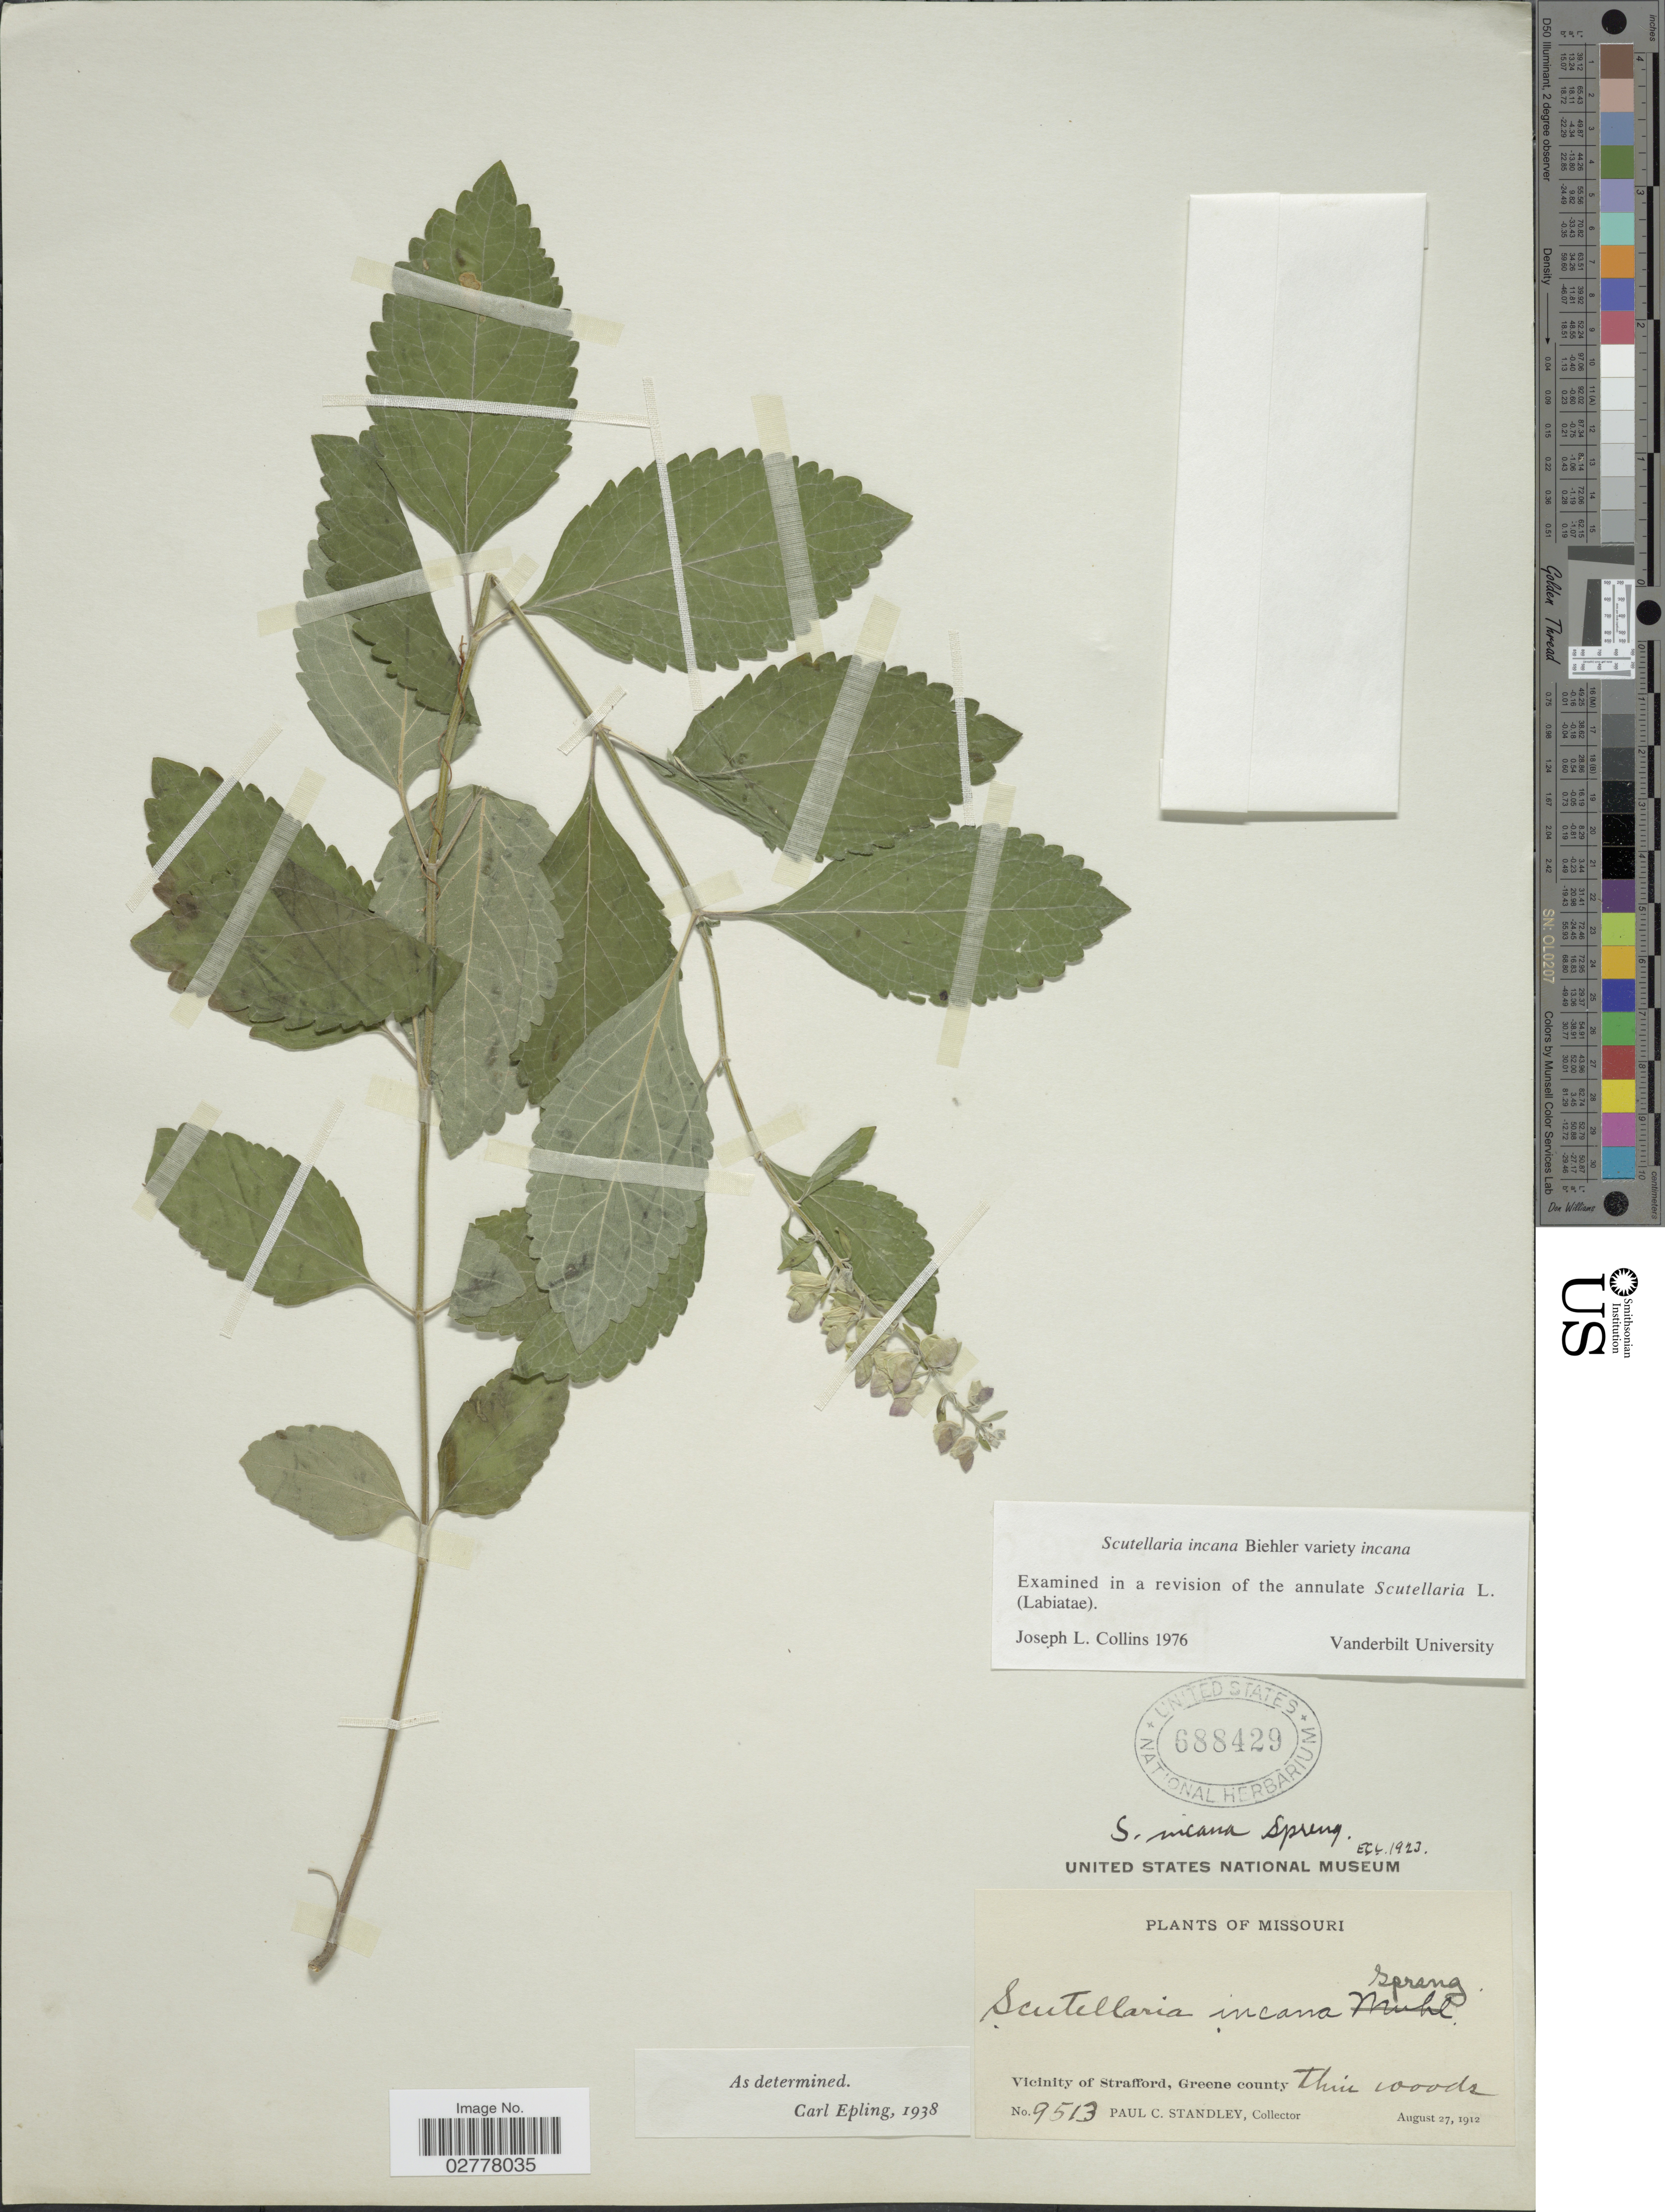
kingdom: Plantae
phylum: Tracheophyta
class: Magnoliopsida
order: Lamiales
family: Lamiaceae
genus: Scutellaria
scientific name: Scutellaria incana var. incana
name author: Biehler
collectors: P. C. Standley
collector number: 9513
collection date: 1912-08-27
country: United States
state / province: Missouri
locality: Vicinity of Strafford, Greene county.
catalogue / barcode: US 688429